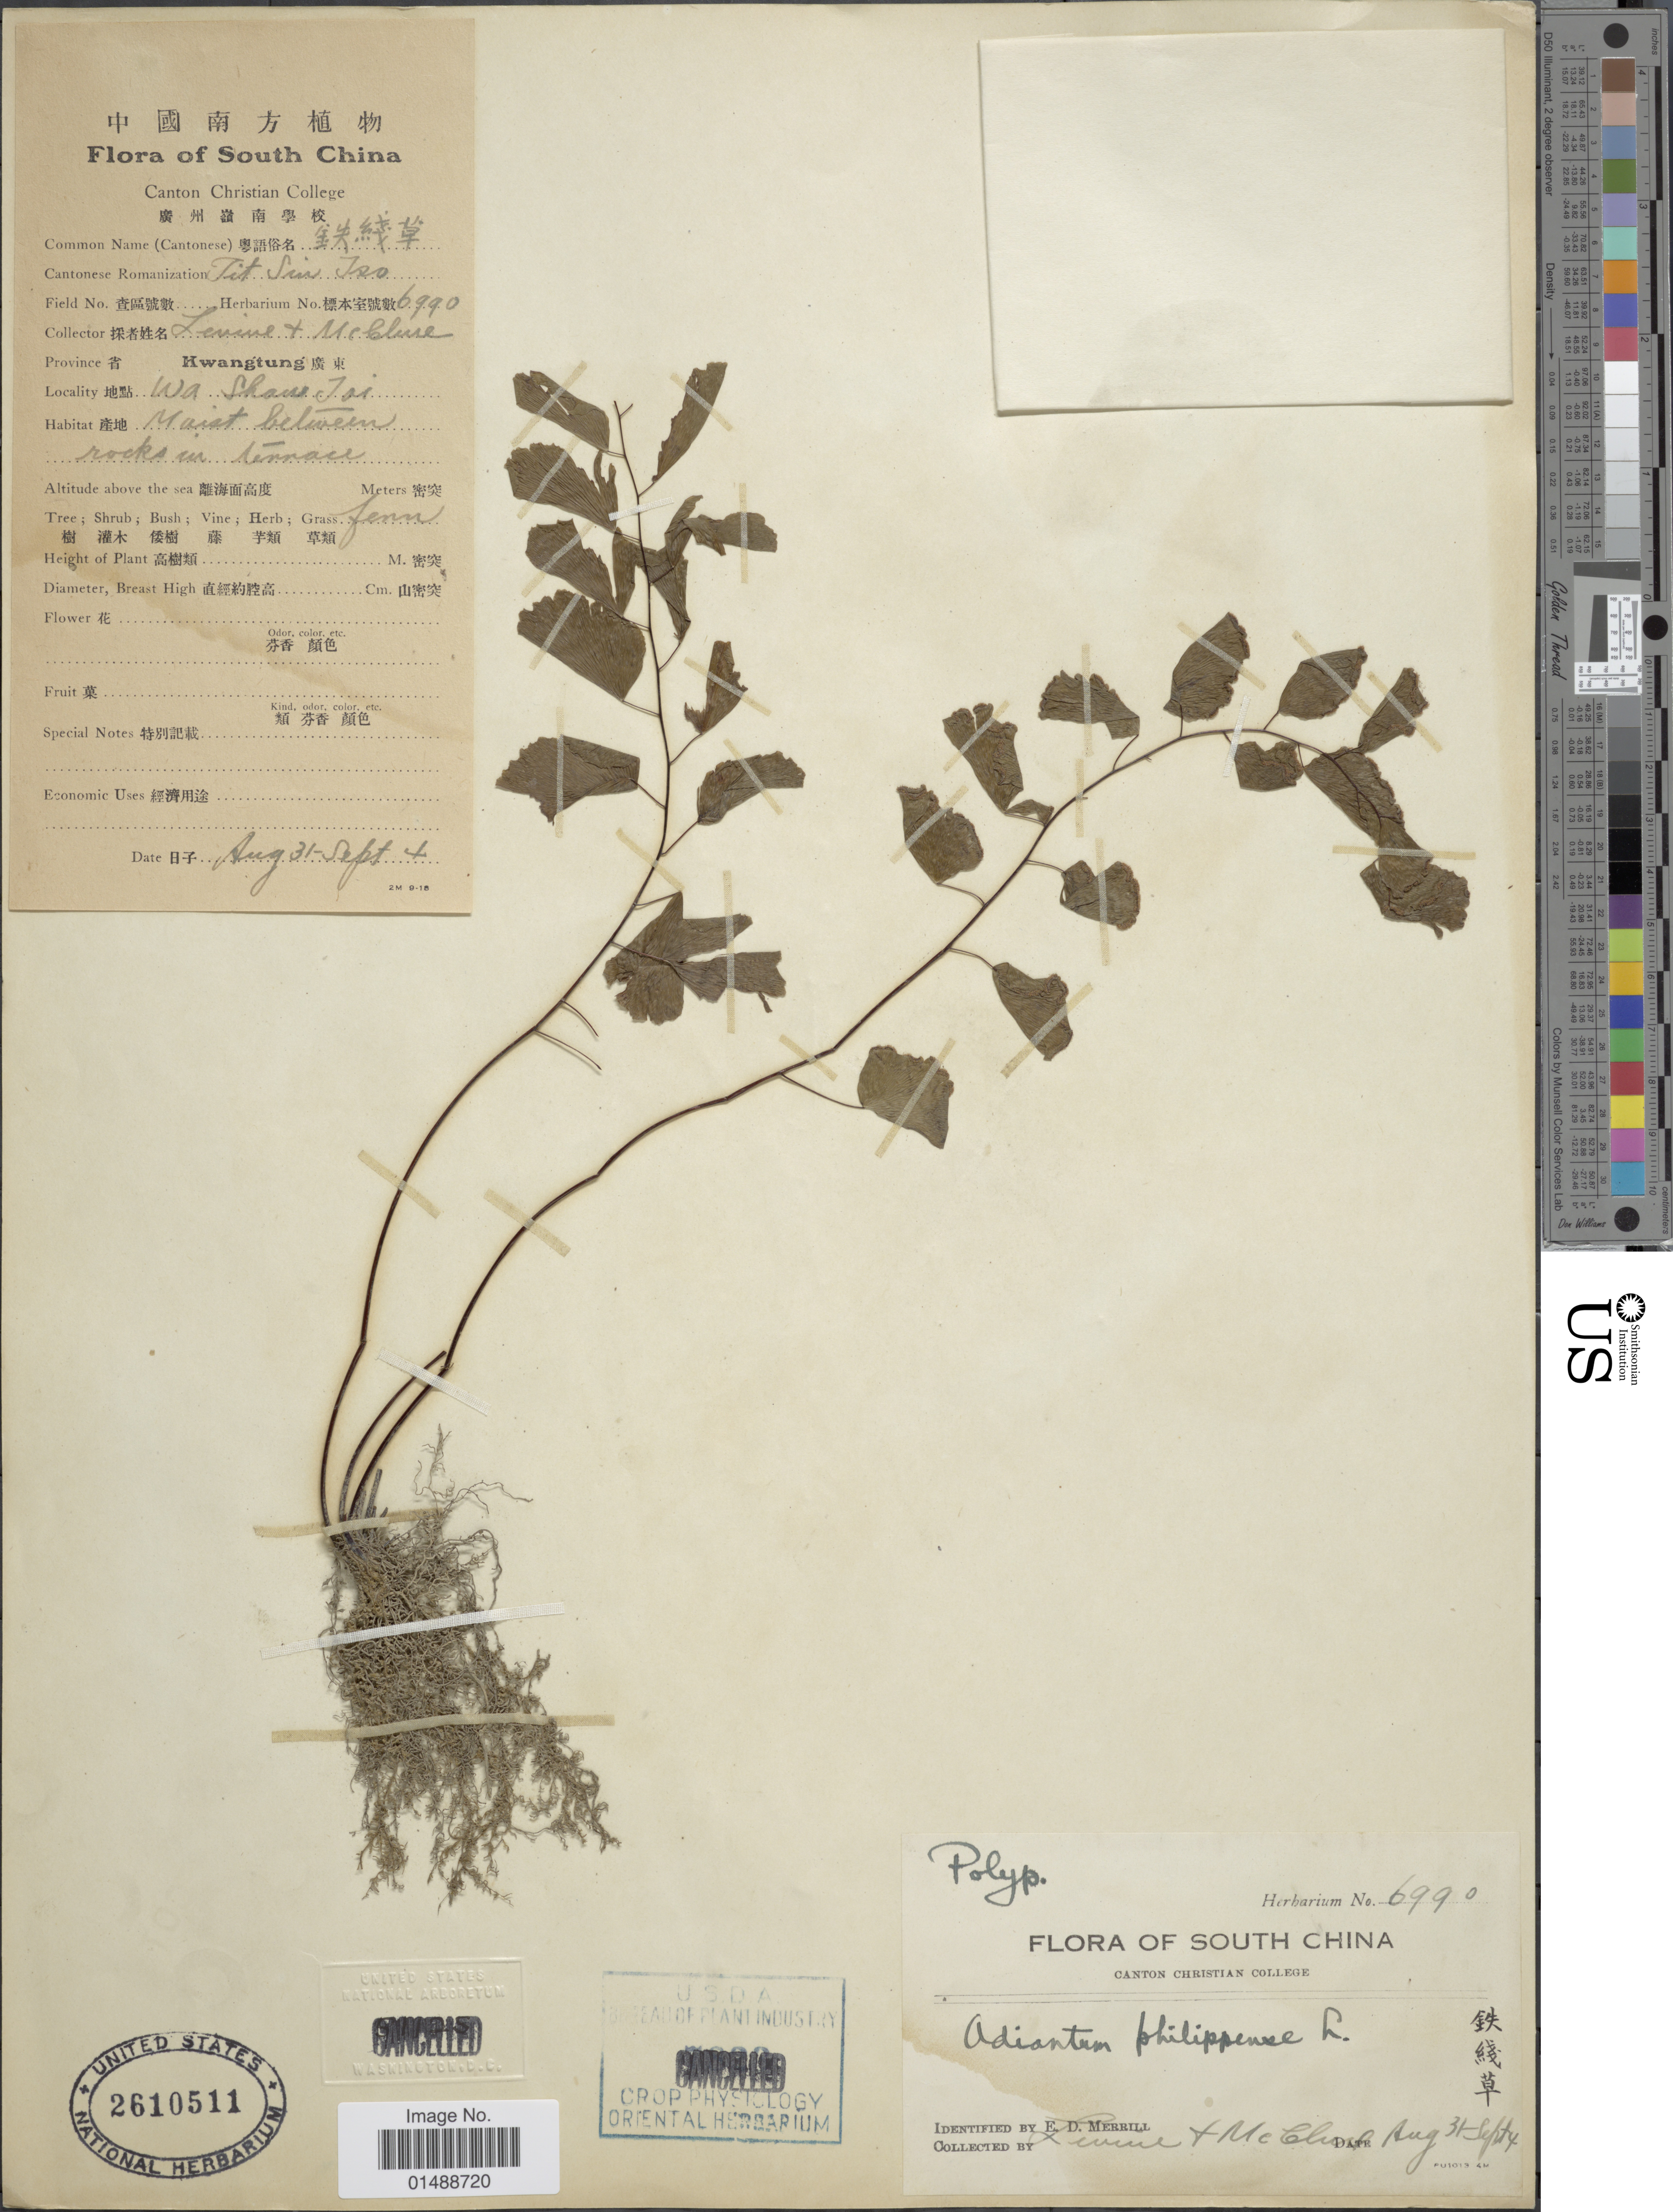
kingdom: Plantae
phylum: Tracheophyta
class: Polypodiopsida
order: Polypodiales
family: Pteridaceae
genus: Adiantum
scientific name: Adiantum philippense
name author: L.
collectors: -. Levine & McClure, --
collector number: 6990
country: China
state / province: Guangdong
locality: South China, Kwangtung, Wa Shan Jai. [interpreted]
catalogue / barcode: US 2610511